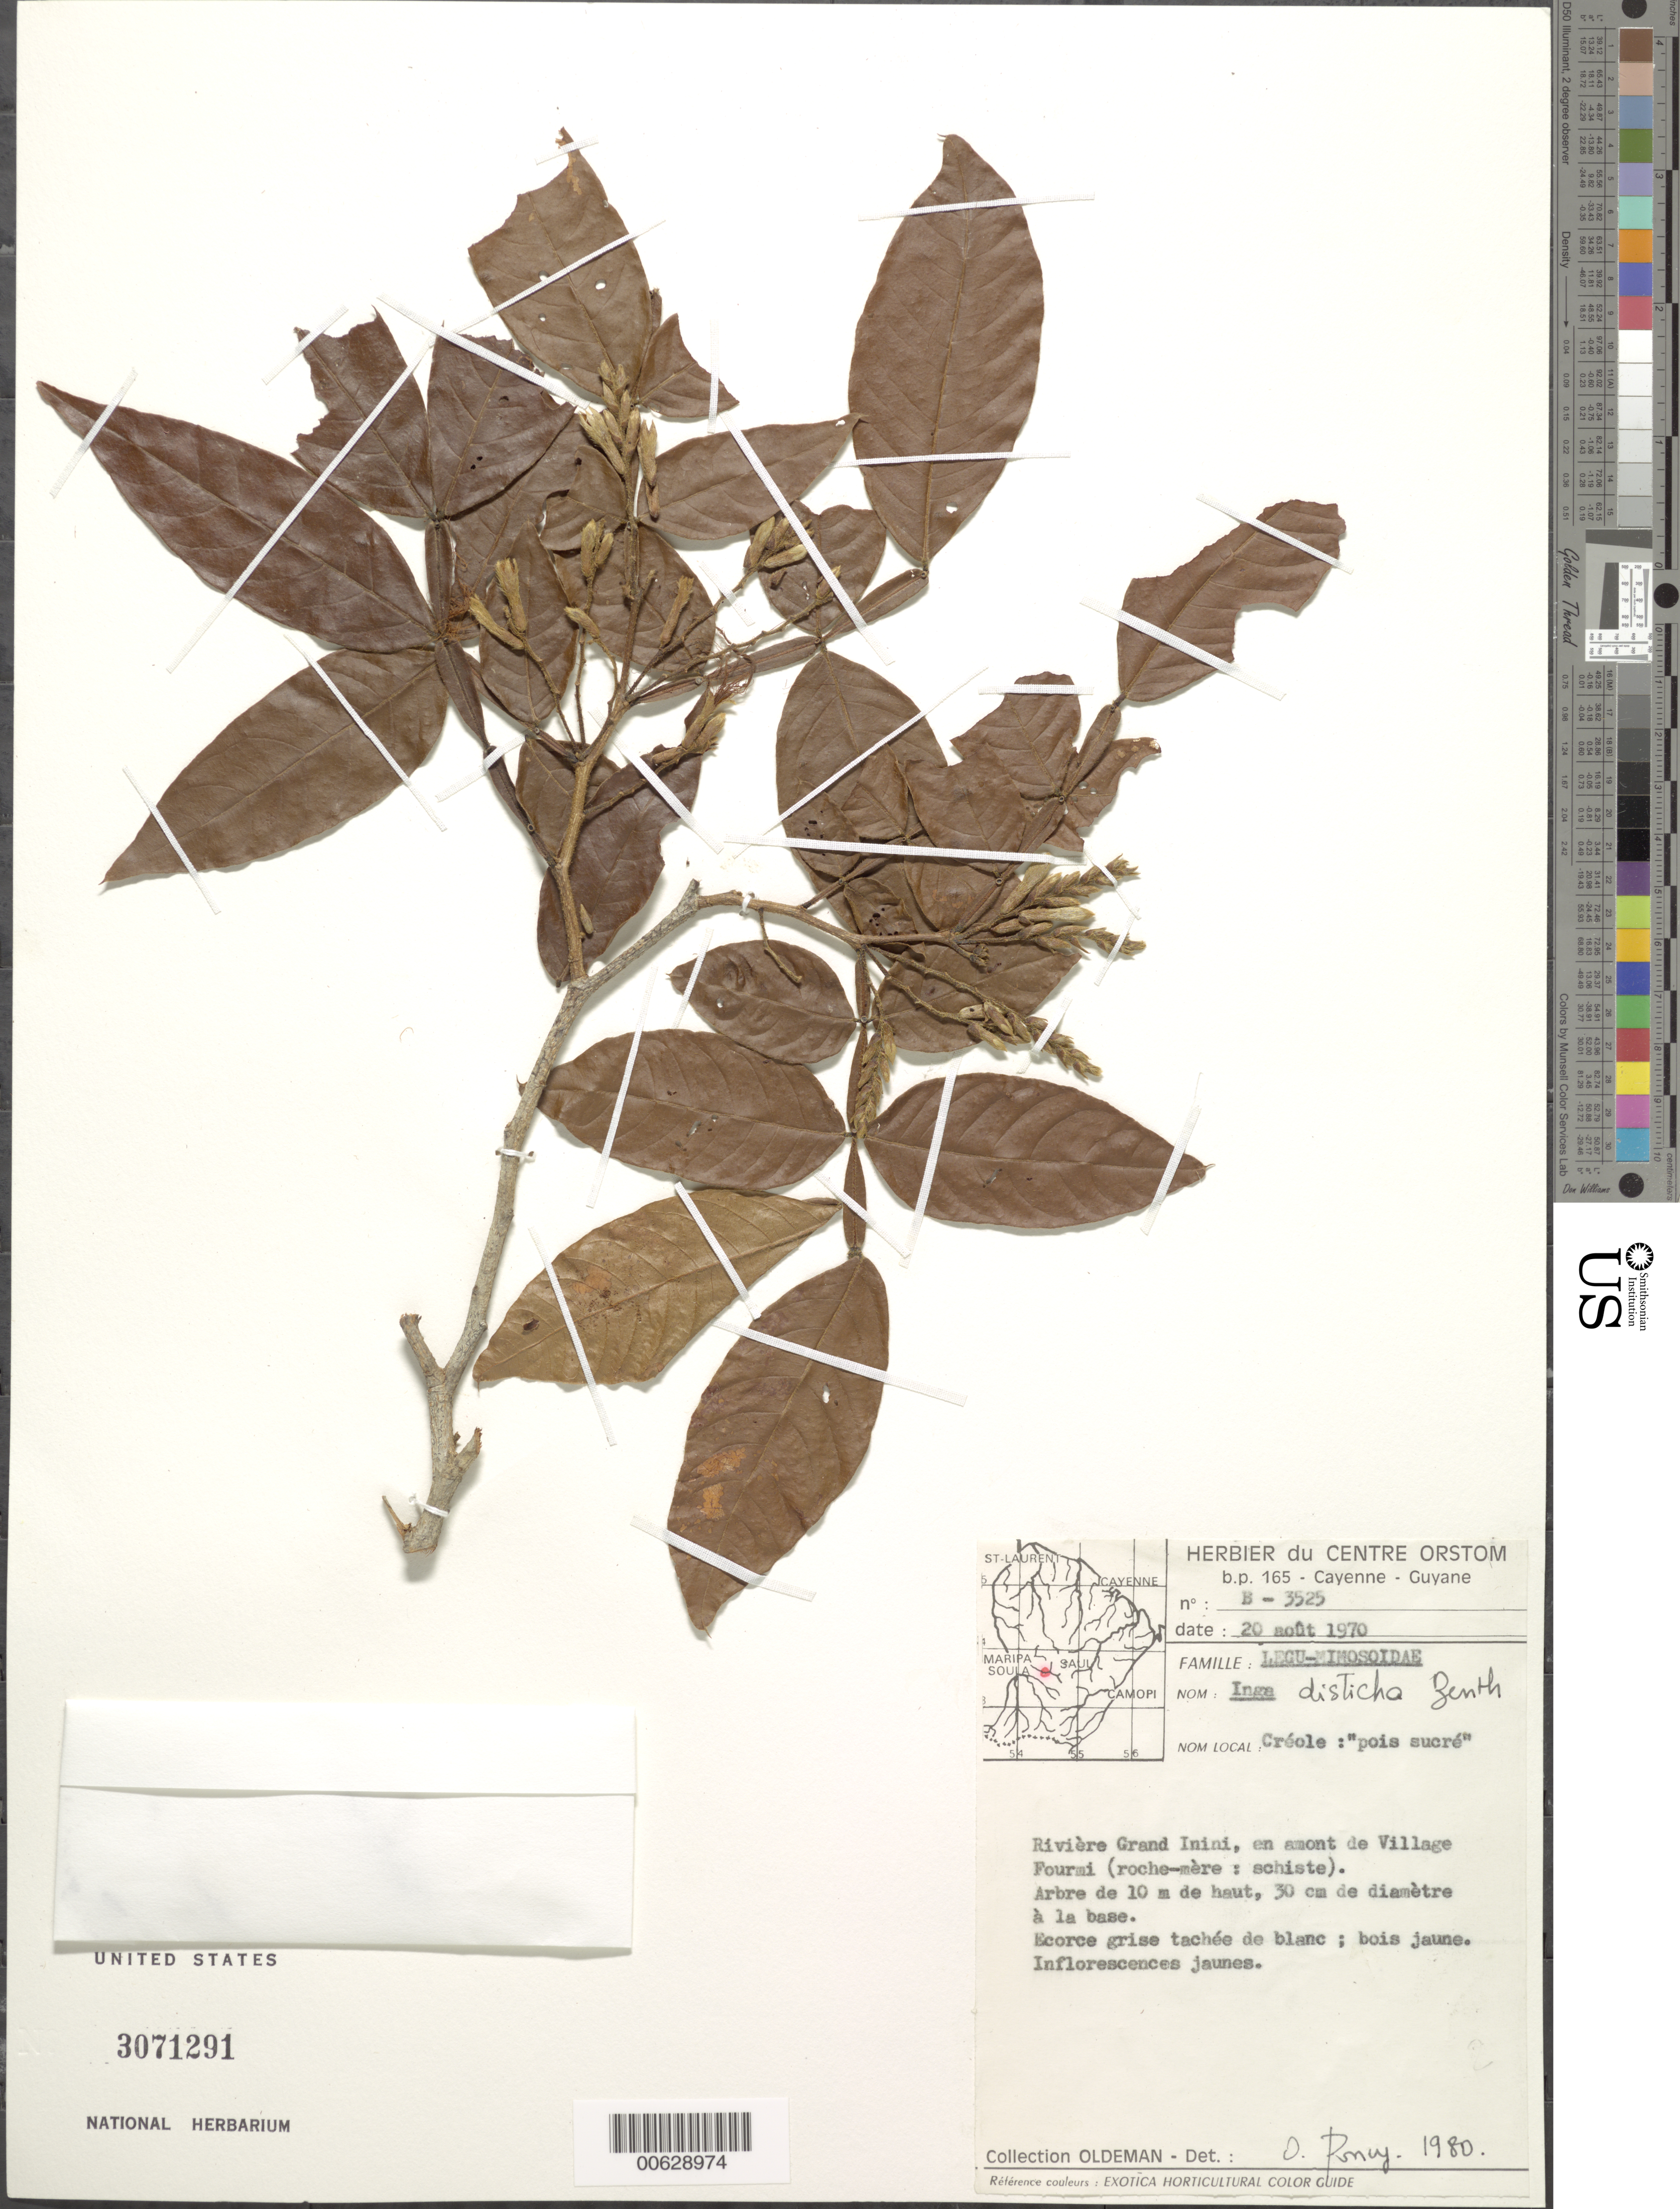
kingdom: Plantae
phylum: Tracheophyta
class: Magnoliopsida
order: Fabales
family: Fabaceae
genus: Inga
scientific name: Inga disticha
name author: Benth.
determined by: Poncy, O.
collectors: R. Oldeman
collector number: B 3525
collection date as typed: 20-Aug-70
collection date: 1970-08-20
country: French Guiana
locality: Village Fourmi, Riv. Grand Inini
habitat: Fourmi (roche-mère:schiste)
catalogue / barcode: US 3071291